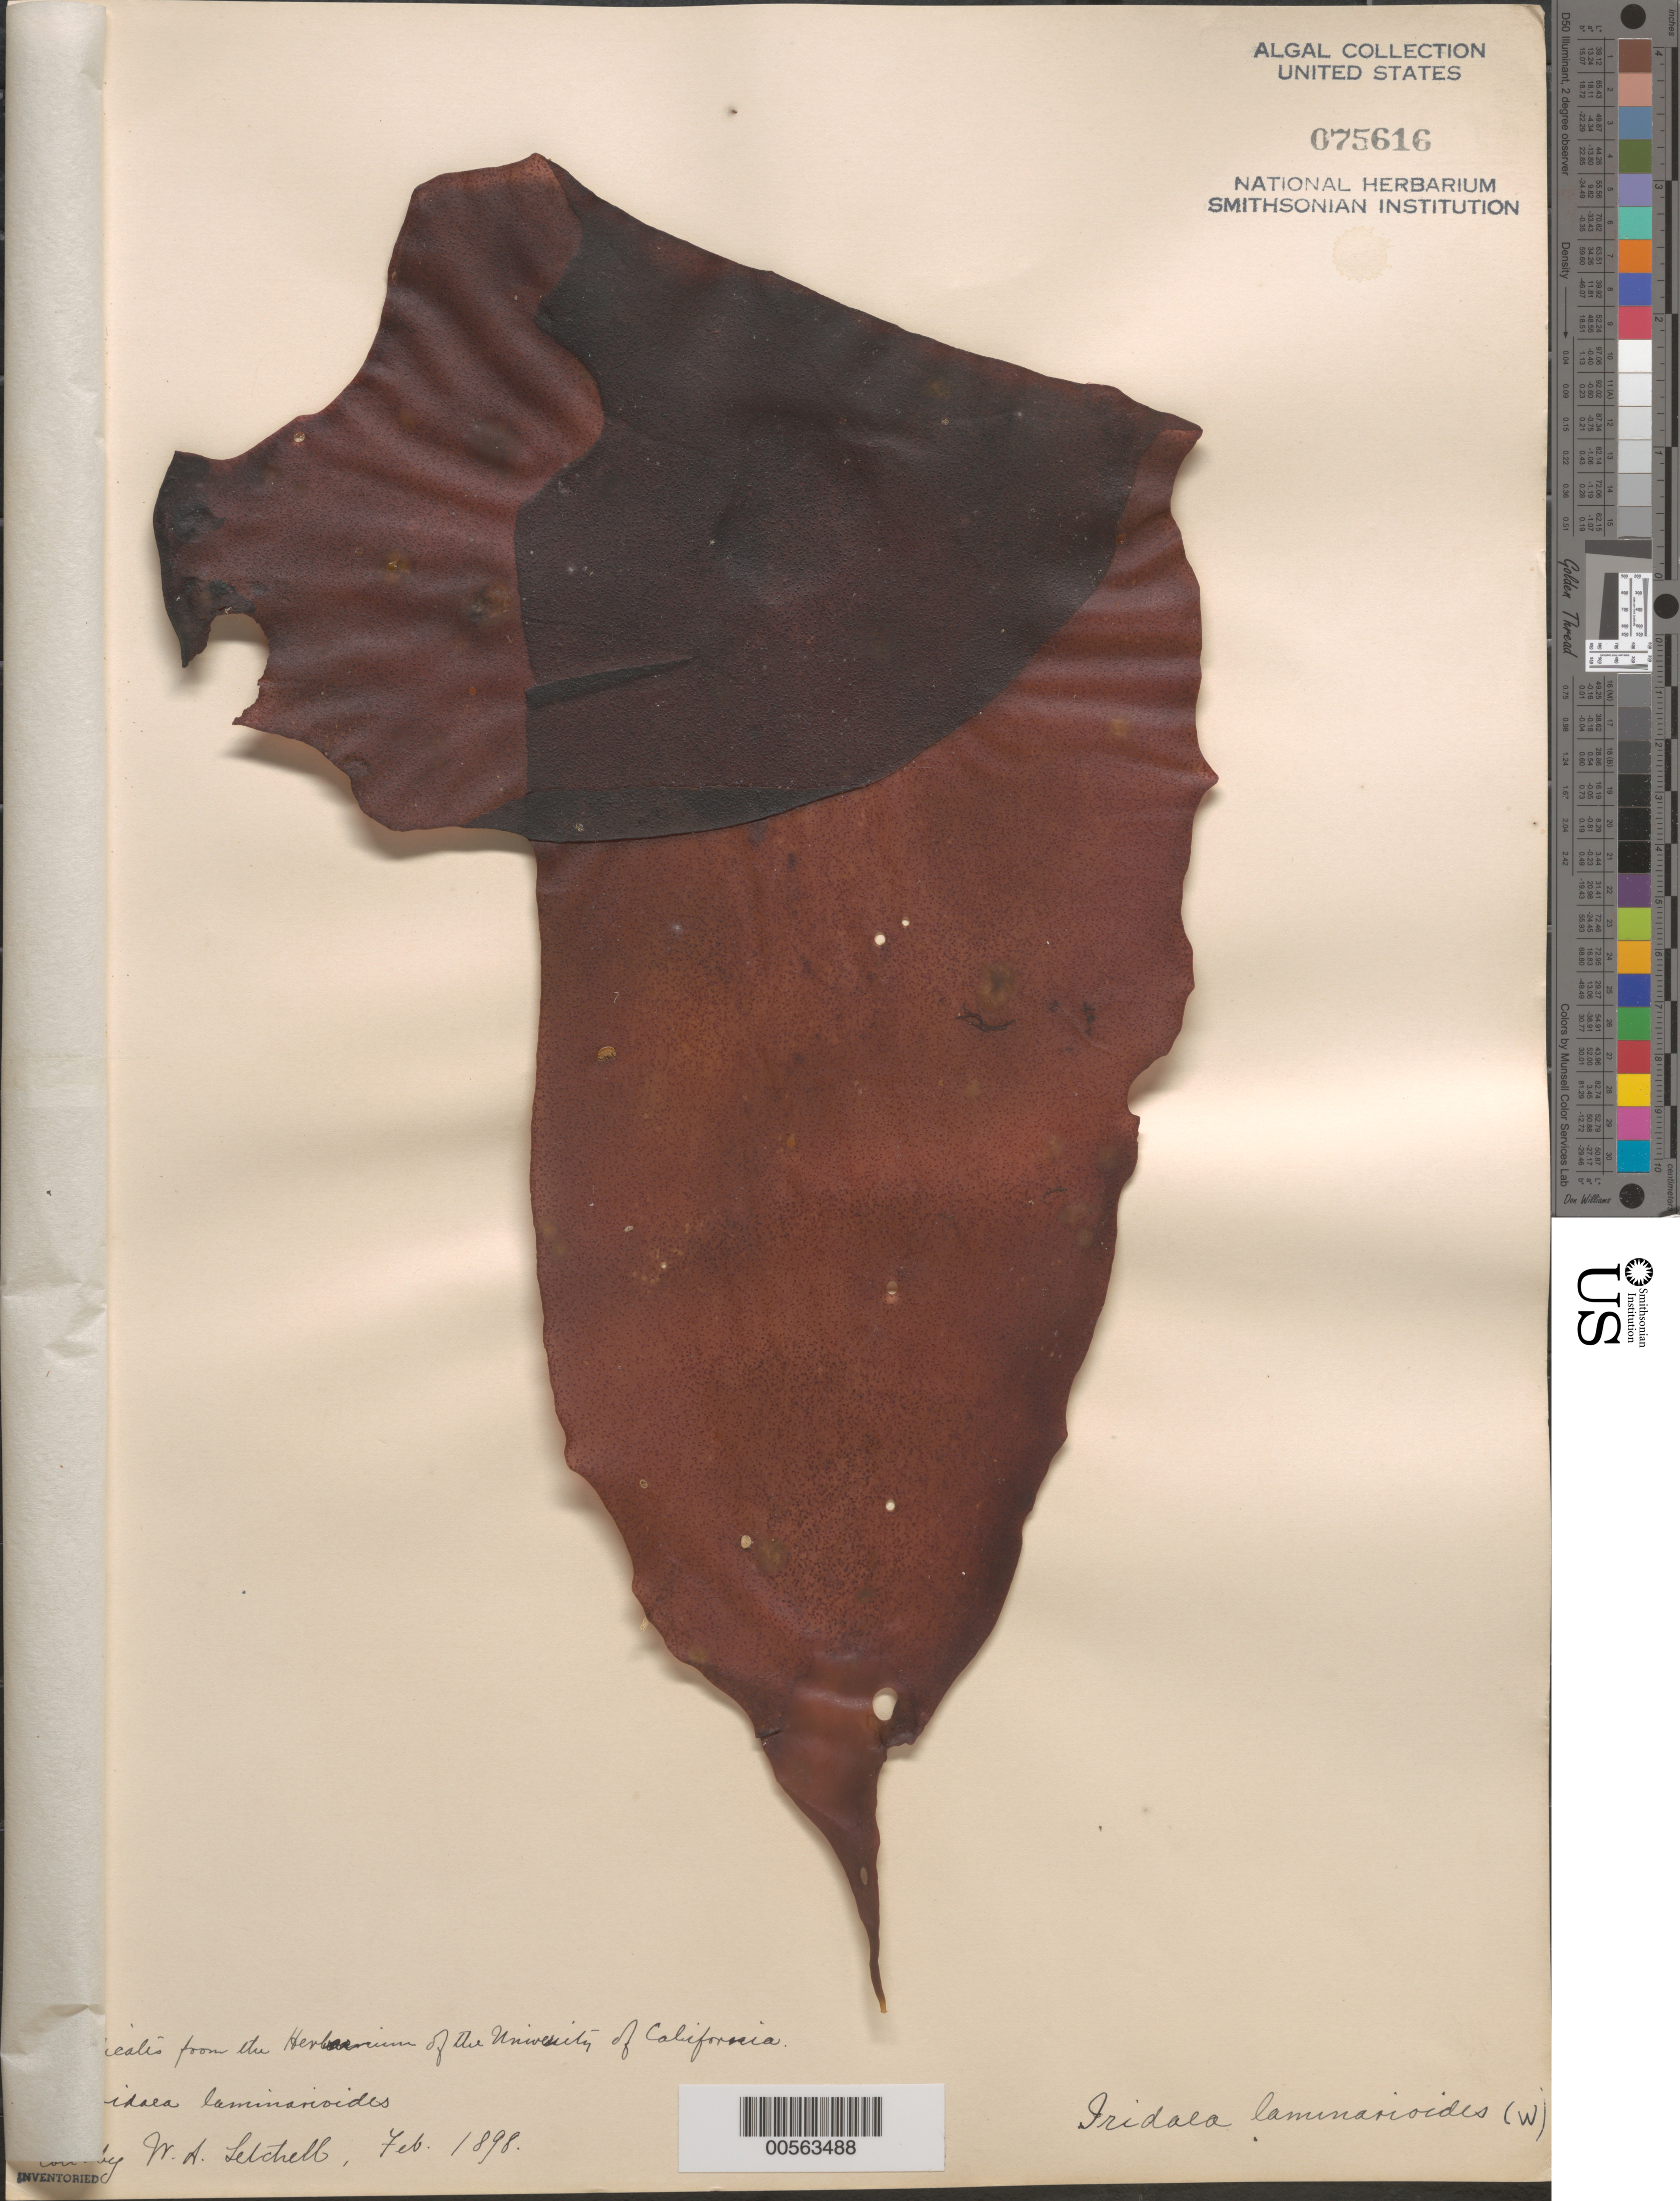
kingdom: Plantae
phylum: Rhodophyta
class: Florideophyceae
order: Gigartinales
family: Gigartinaceae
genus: Mazzaella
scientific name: Mazzaella laminarioides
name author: (Bory) Fredericq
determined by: Algae name updating Project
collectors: W. Setchell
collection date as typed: Feb 1898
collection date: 1898-02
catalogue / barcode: US 75616